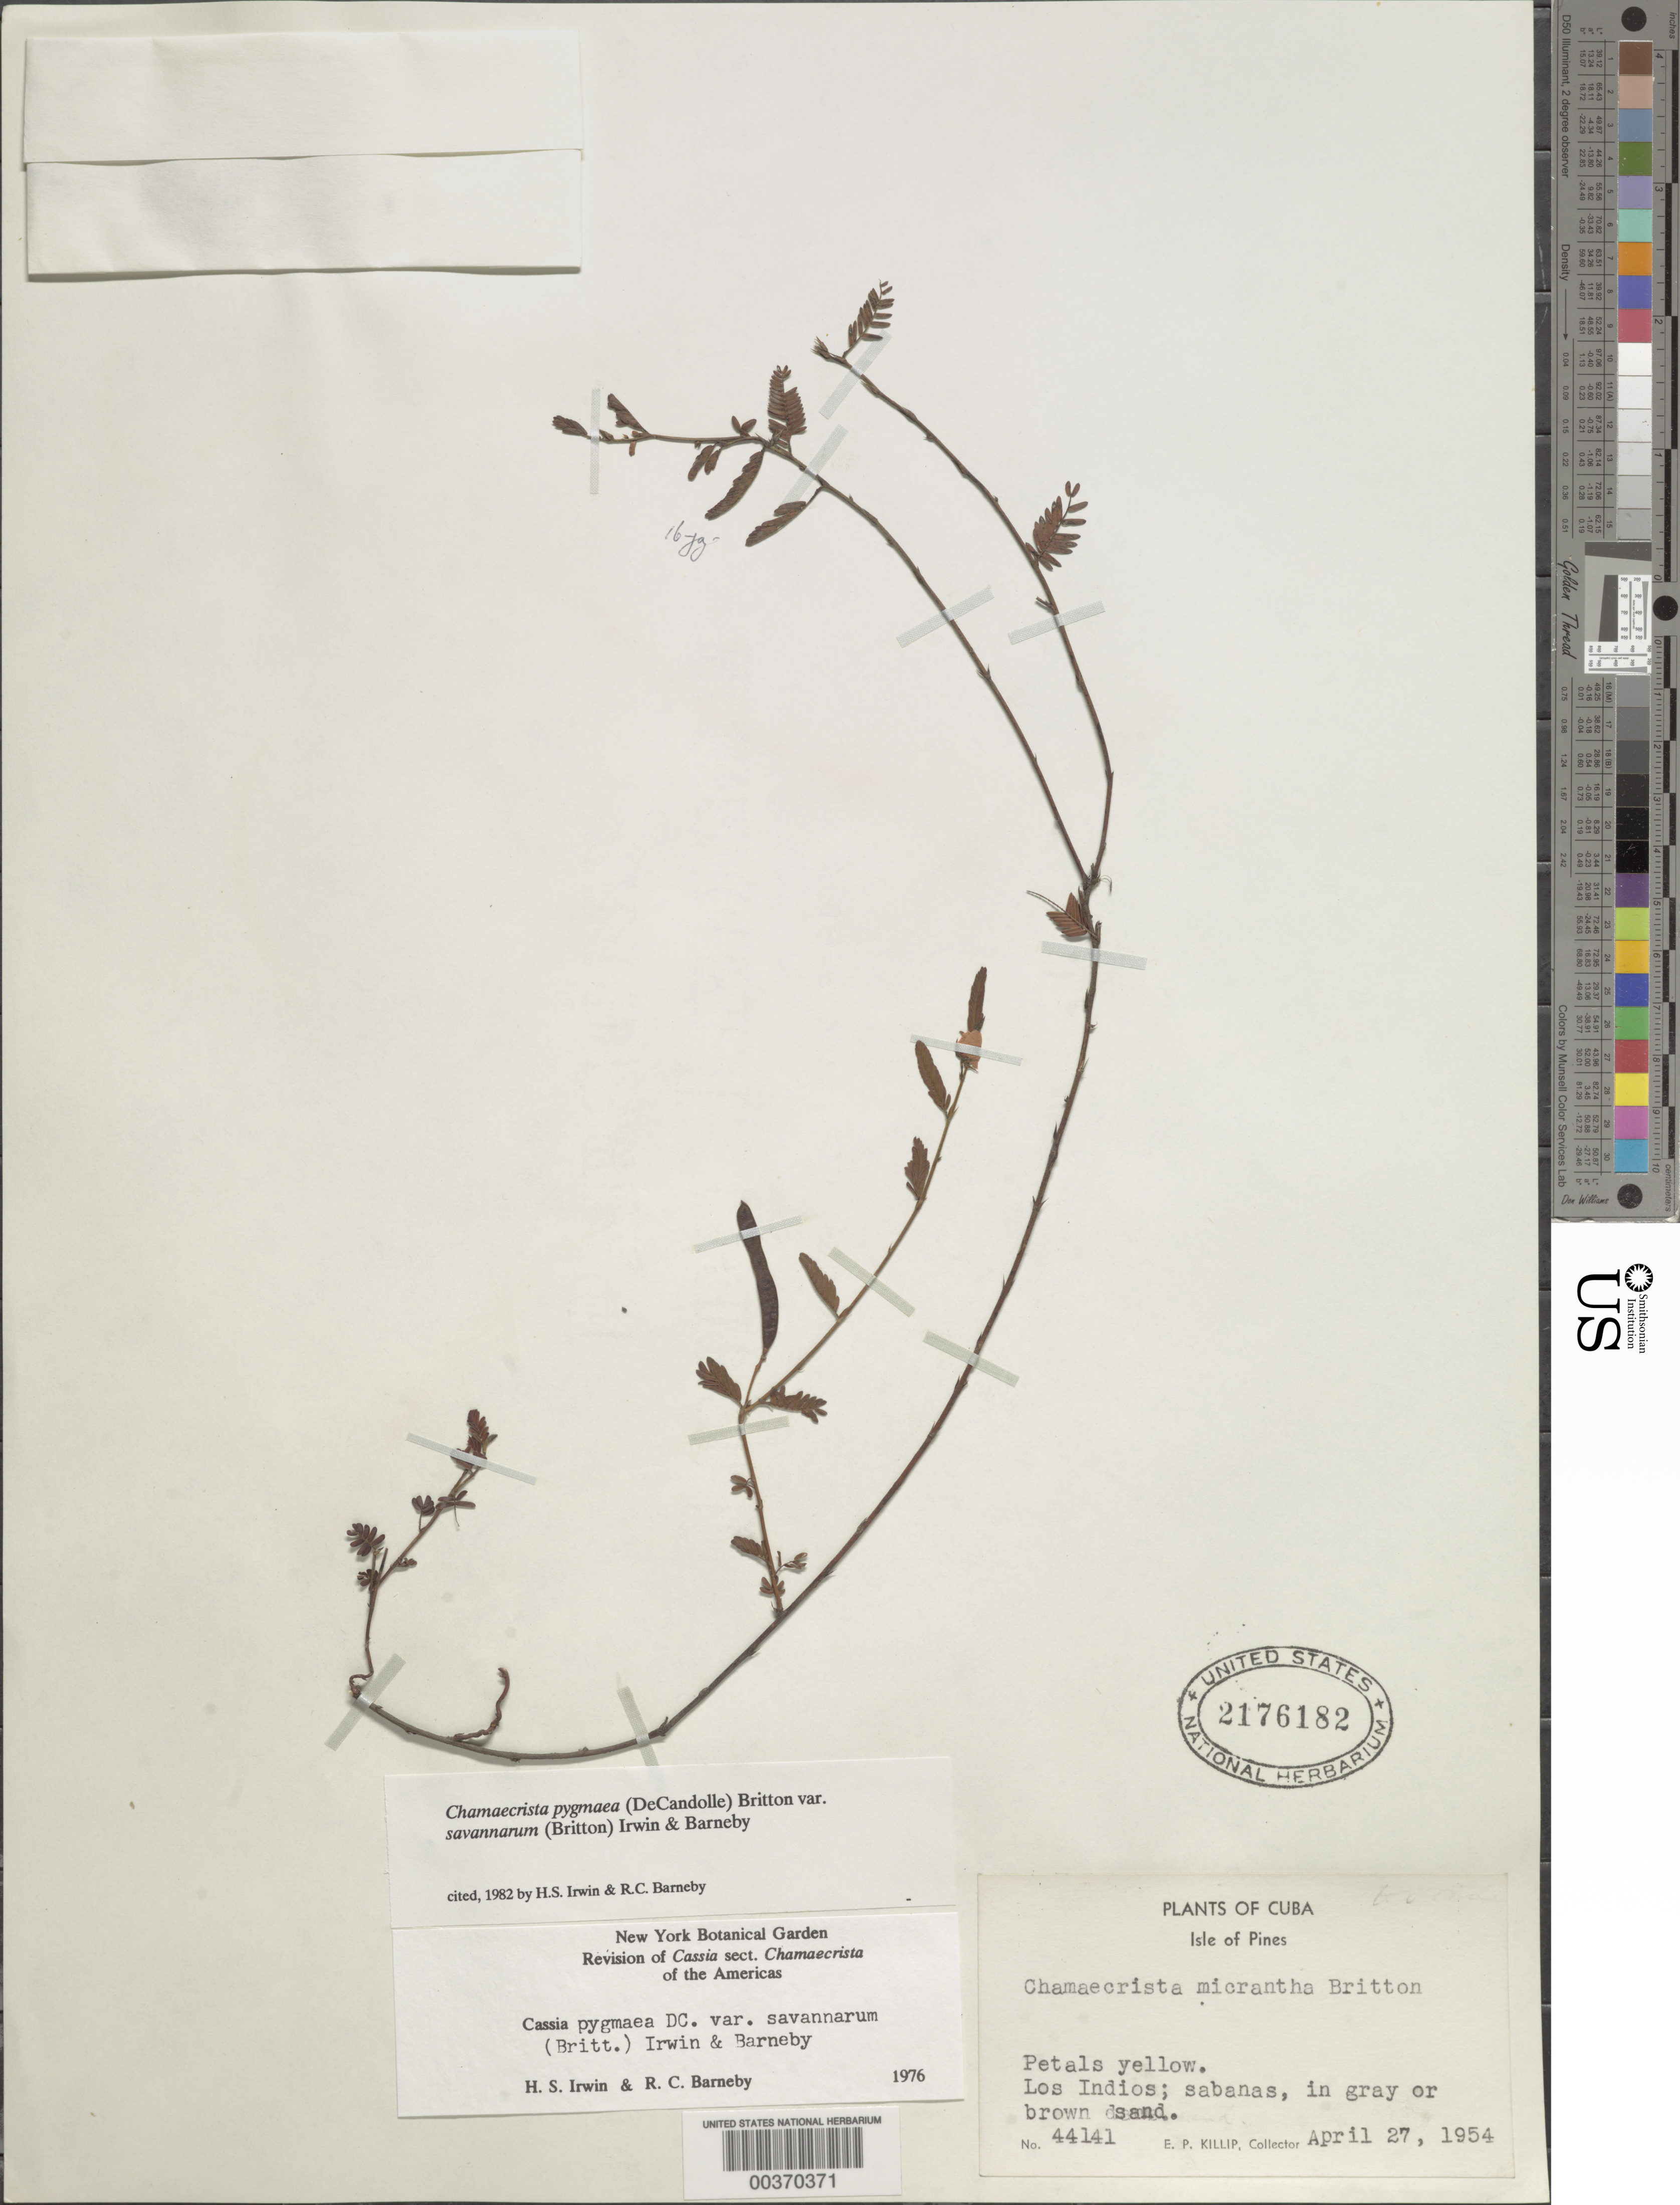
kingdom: Plantae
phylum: Tracheophyta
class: Magnoliopsida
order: Fabales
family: Fabaceae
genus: Chamaecrista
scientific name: Chamaecrista pygmaea var. savannarum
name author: (Britton) H.S. Irwin & Barneby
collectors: E. P. Killip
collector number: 44141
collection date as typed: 27 Apr 1954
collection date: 1954-04-27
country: Cuba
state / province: Isla de La Juventud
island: Isla de La Juventud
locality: Los indios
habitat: Sabanas, in gray or brown sand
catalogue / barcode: US 2176182